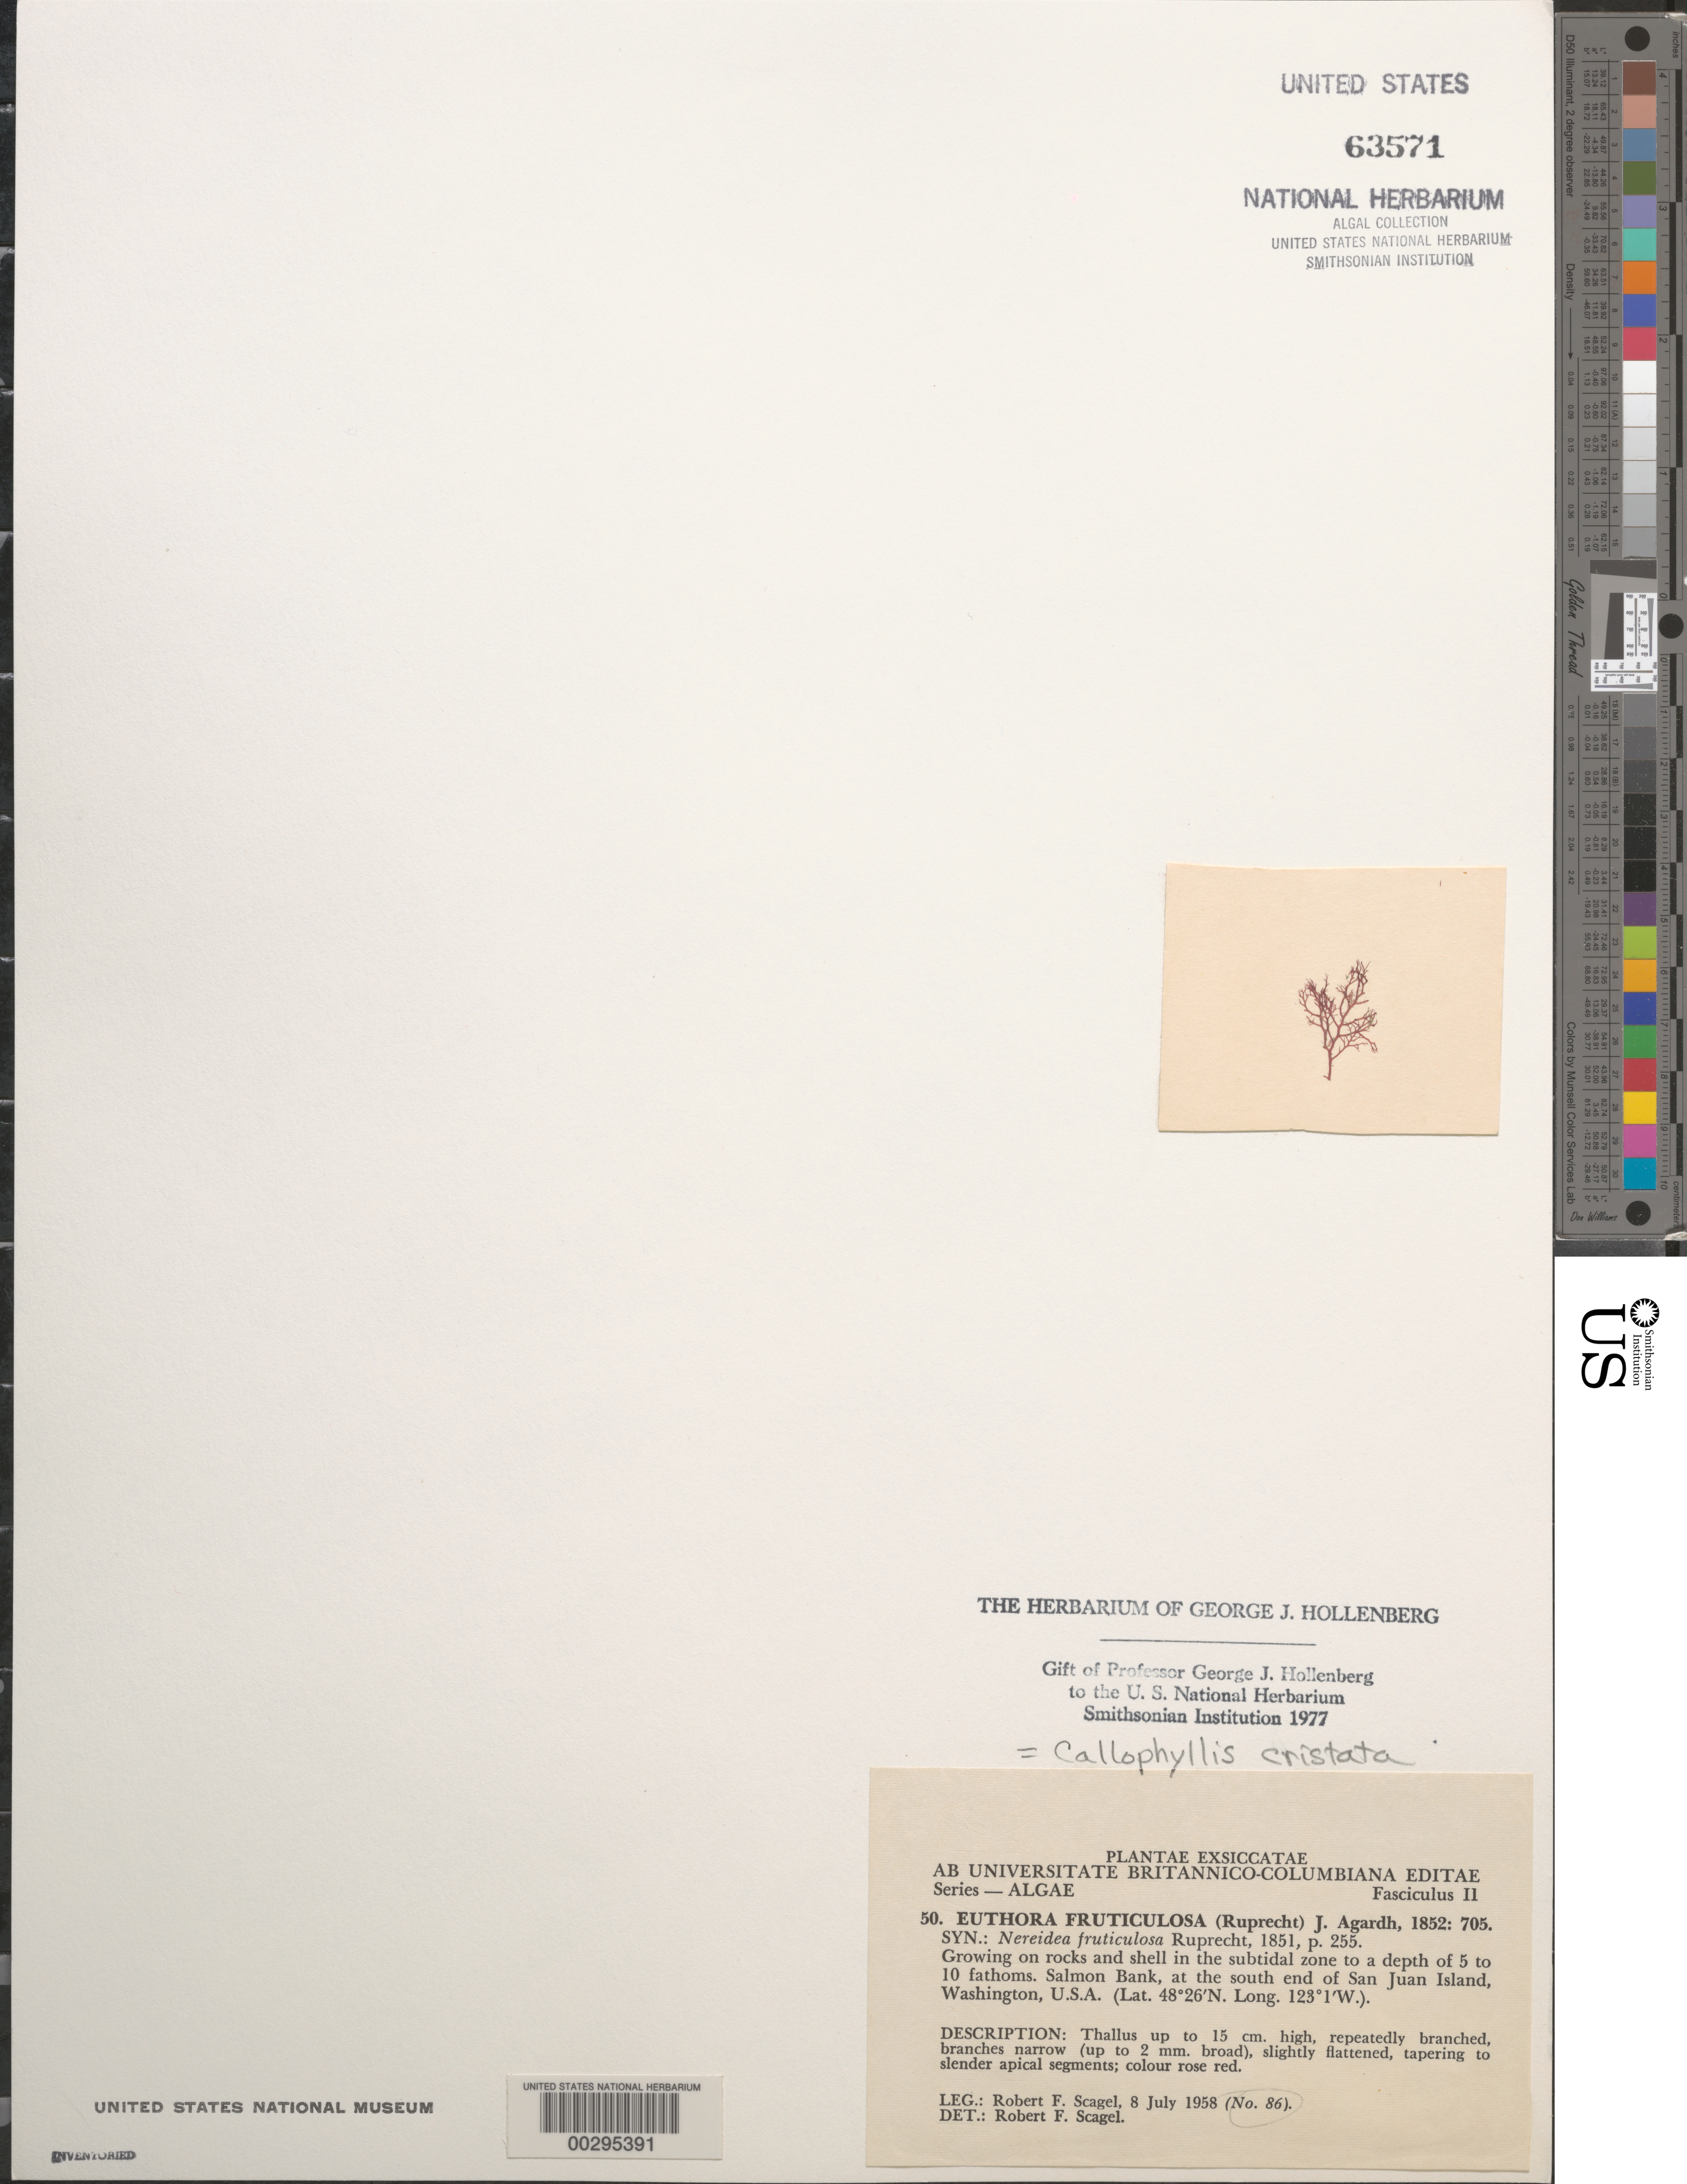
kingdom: Plantae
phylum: Rhodophyta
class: Florideophyceae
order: Gigartinales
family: Kallymeniaceae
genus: Euthora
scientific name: Euthora cristata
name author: (C. Agardh) J. Agardh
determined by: Algae name updating Project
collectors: R. F. Scagel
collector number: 86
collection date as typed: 08 Jul 1958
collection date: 1958-07-08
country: United States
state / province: Washington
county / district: San Juan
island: San Juan Island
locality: Salmon Bank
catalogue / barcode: US 63571